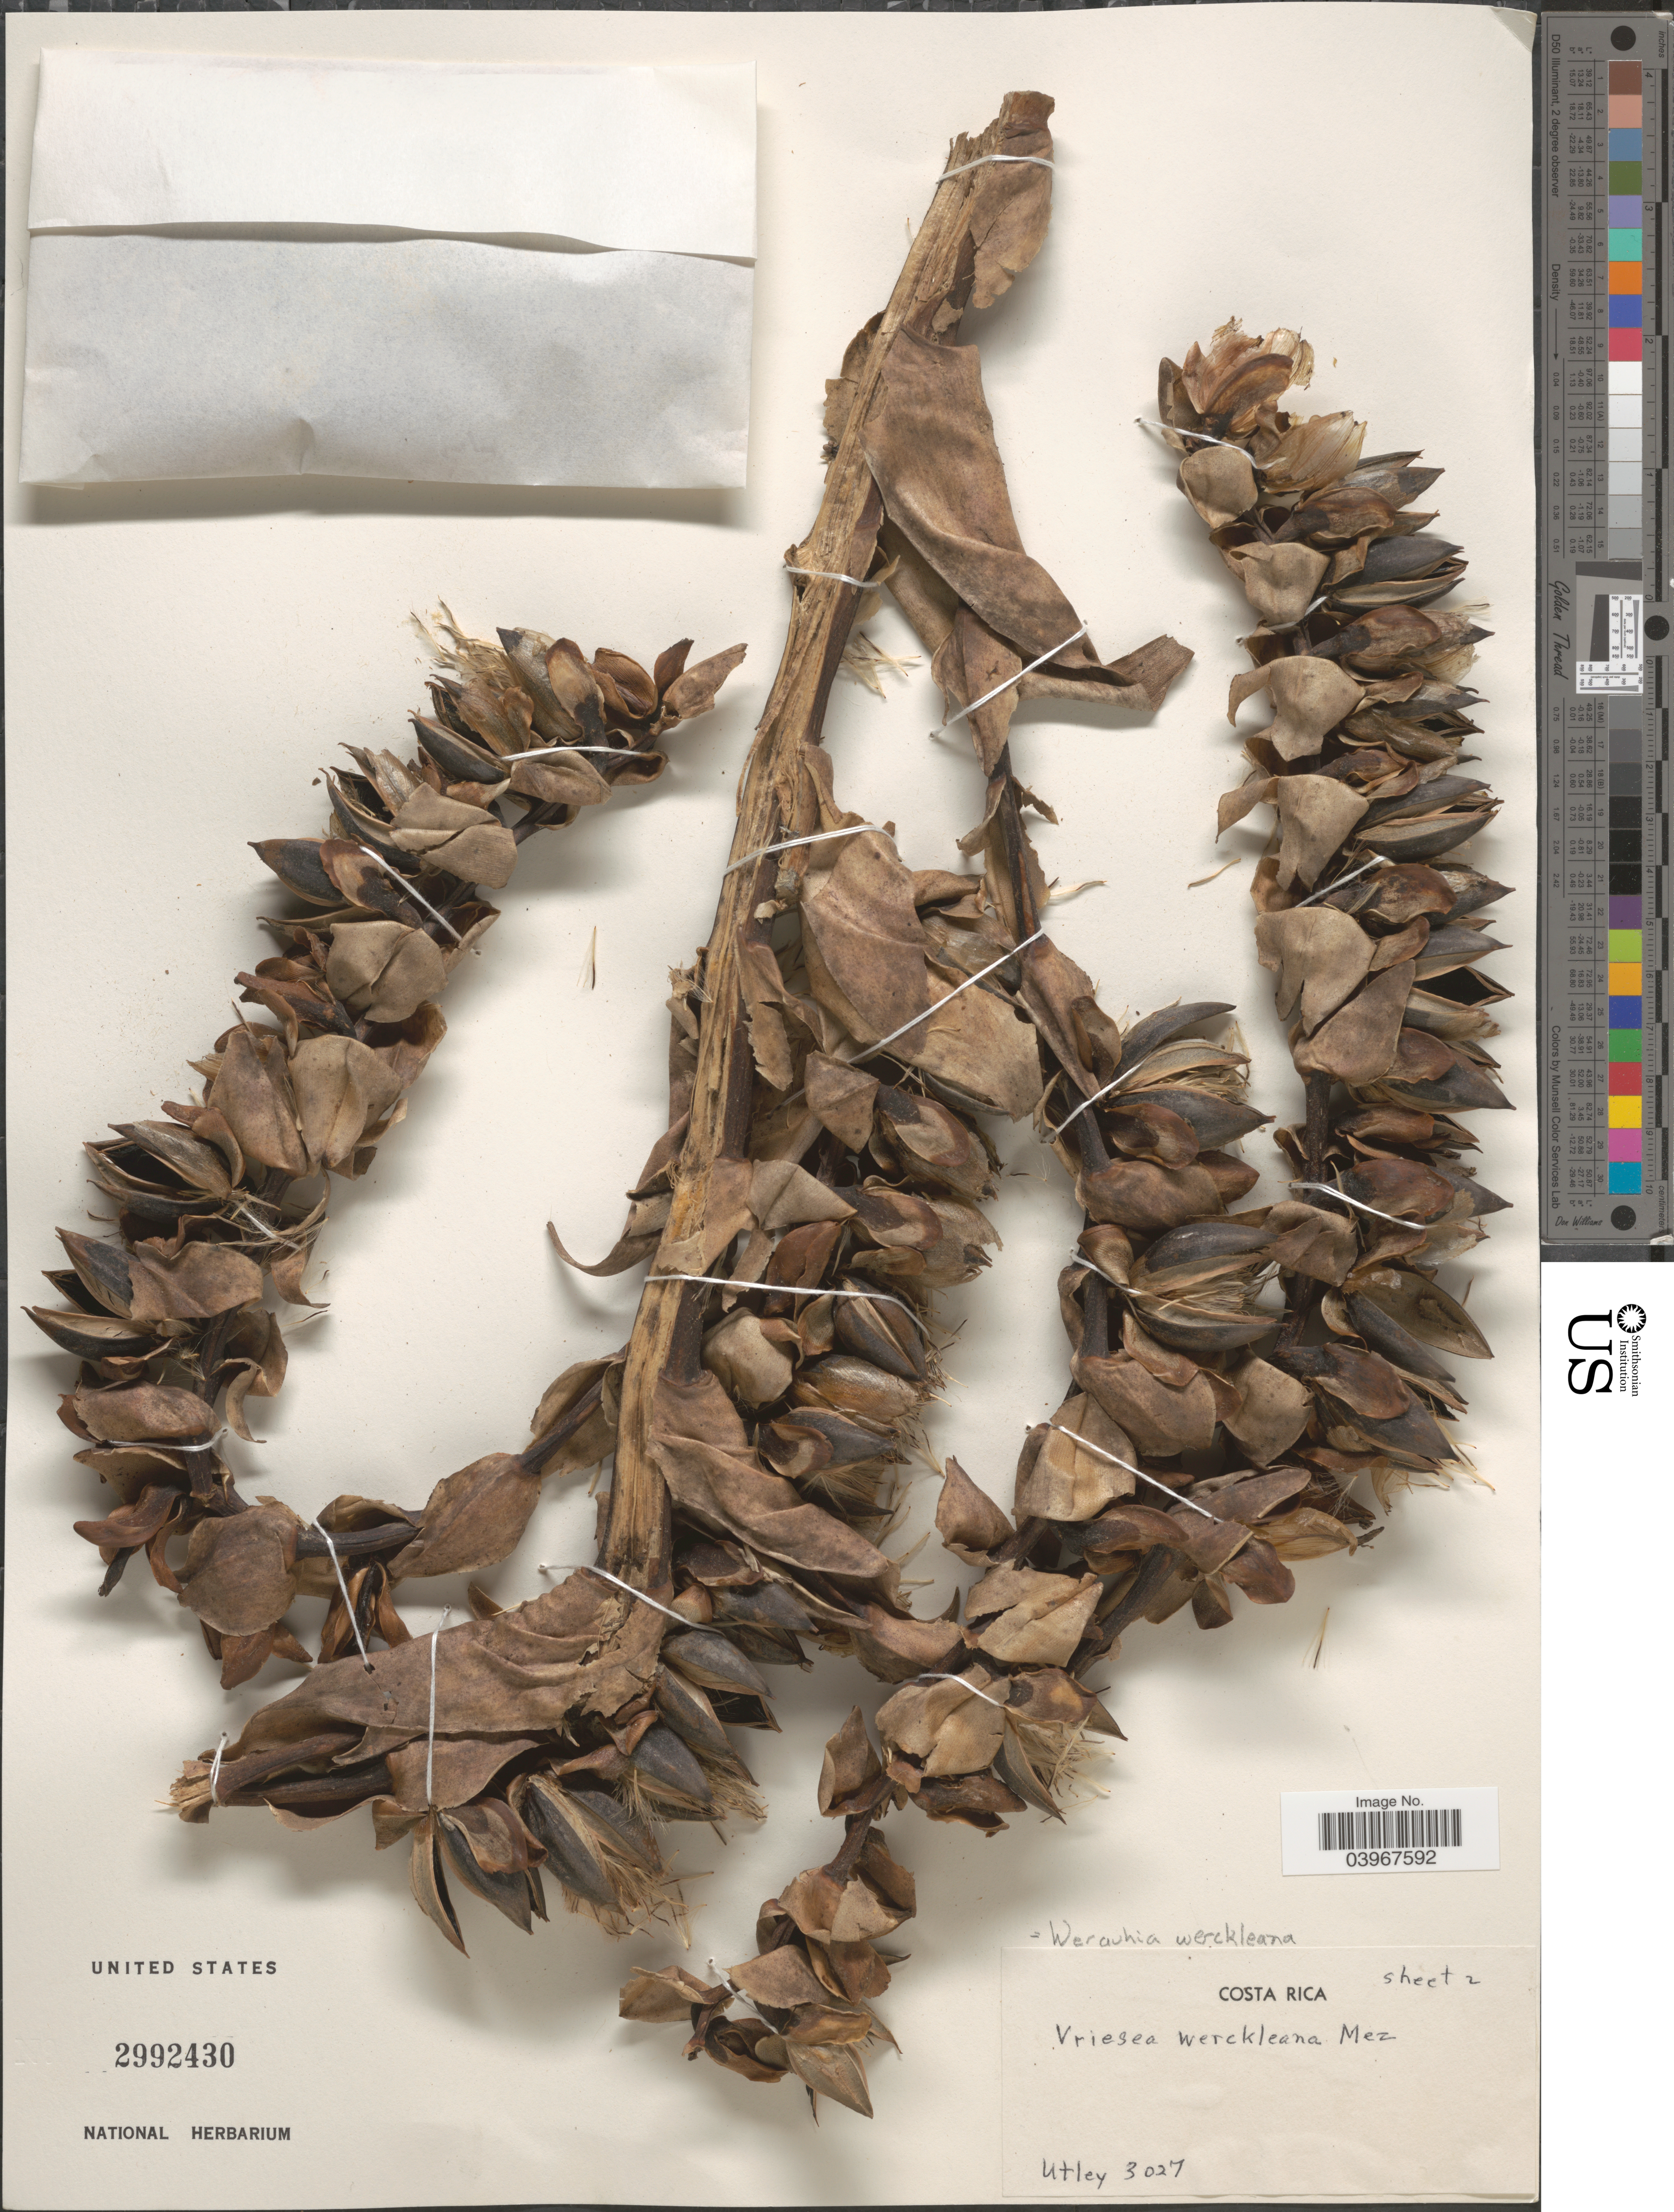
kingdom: Plantae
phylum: Tracheophyta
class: Liliopsida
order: Poales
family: Bromeliaceae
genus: Werauhia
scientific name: Werauhia werckleana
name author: (Mez) J.R. Grant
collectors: Utley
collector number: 3027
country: Costa Rica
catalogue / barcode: US 2992430